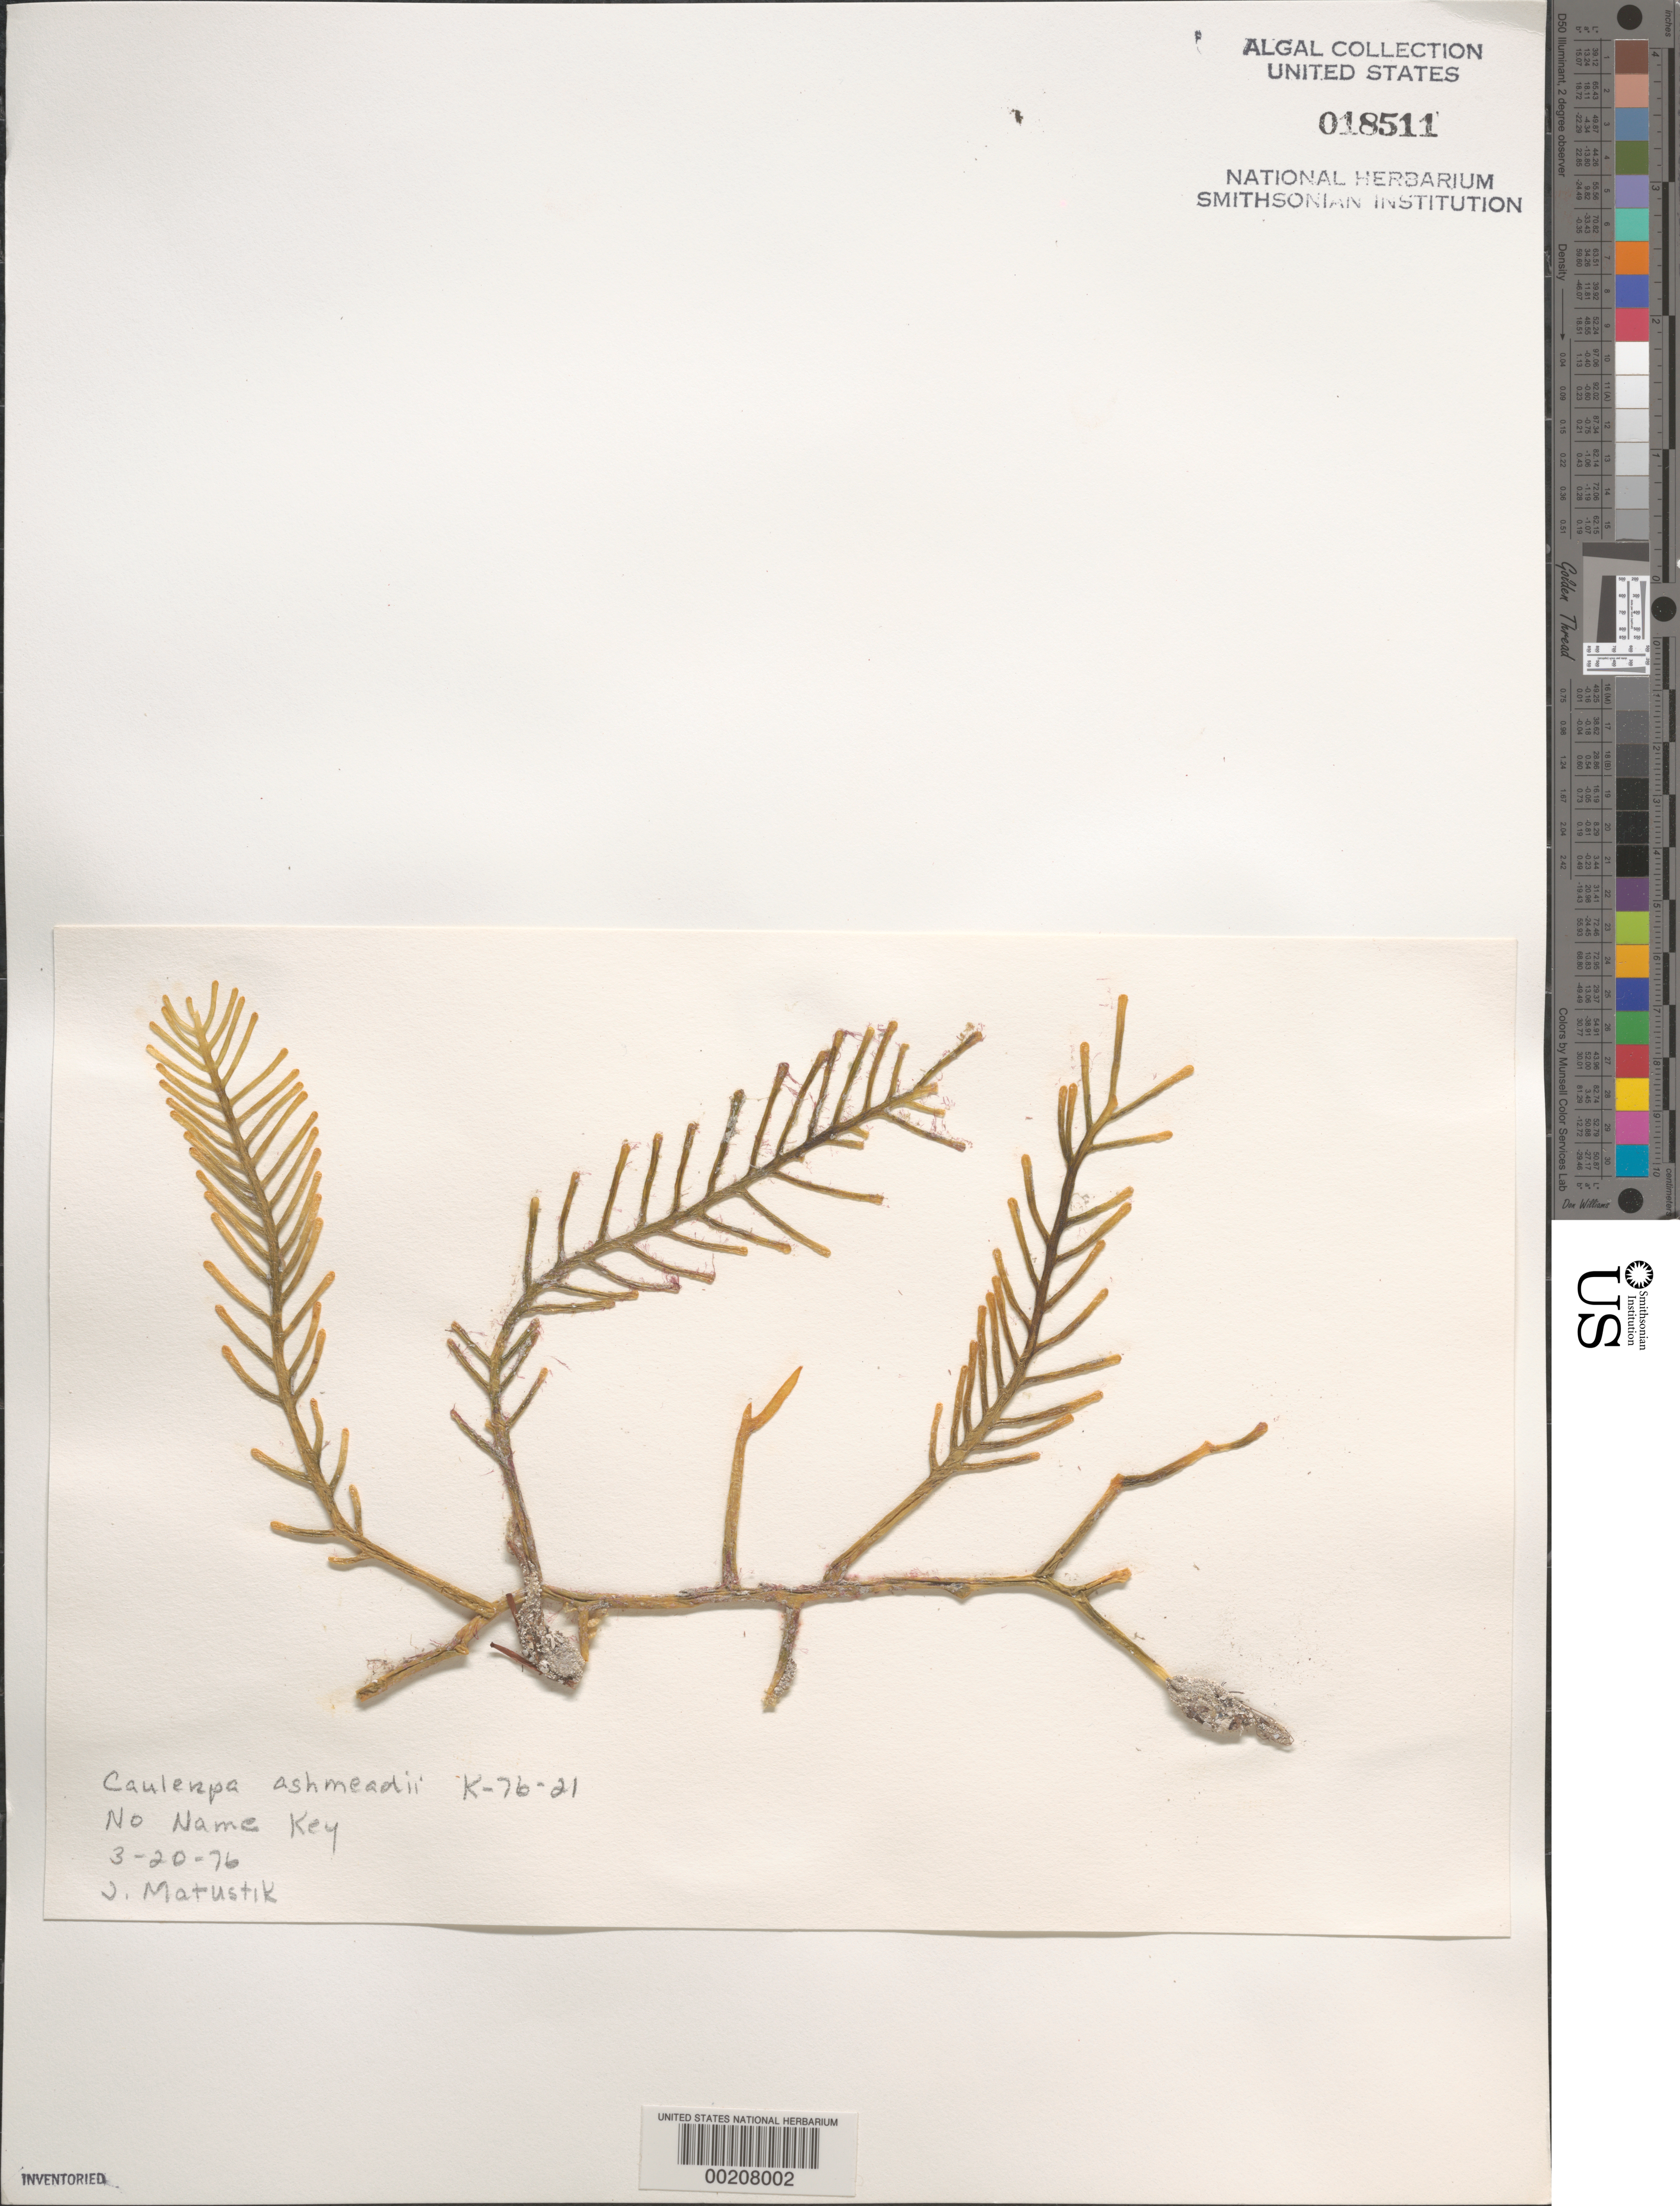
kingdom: Plantae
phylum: Chlorophyta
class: Ulvophyceae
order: Bryopsidales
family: Caulerpaceae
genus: Caulerpa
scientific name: Caulerpa ashmeadii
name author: Harv.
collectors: J. Matustik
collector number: K-76-21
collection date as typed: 20 Mar 1976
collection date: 1976-03-20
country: United States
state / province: Florida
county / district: Monroe County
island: No Name Key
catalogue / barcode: US 18511